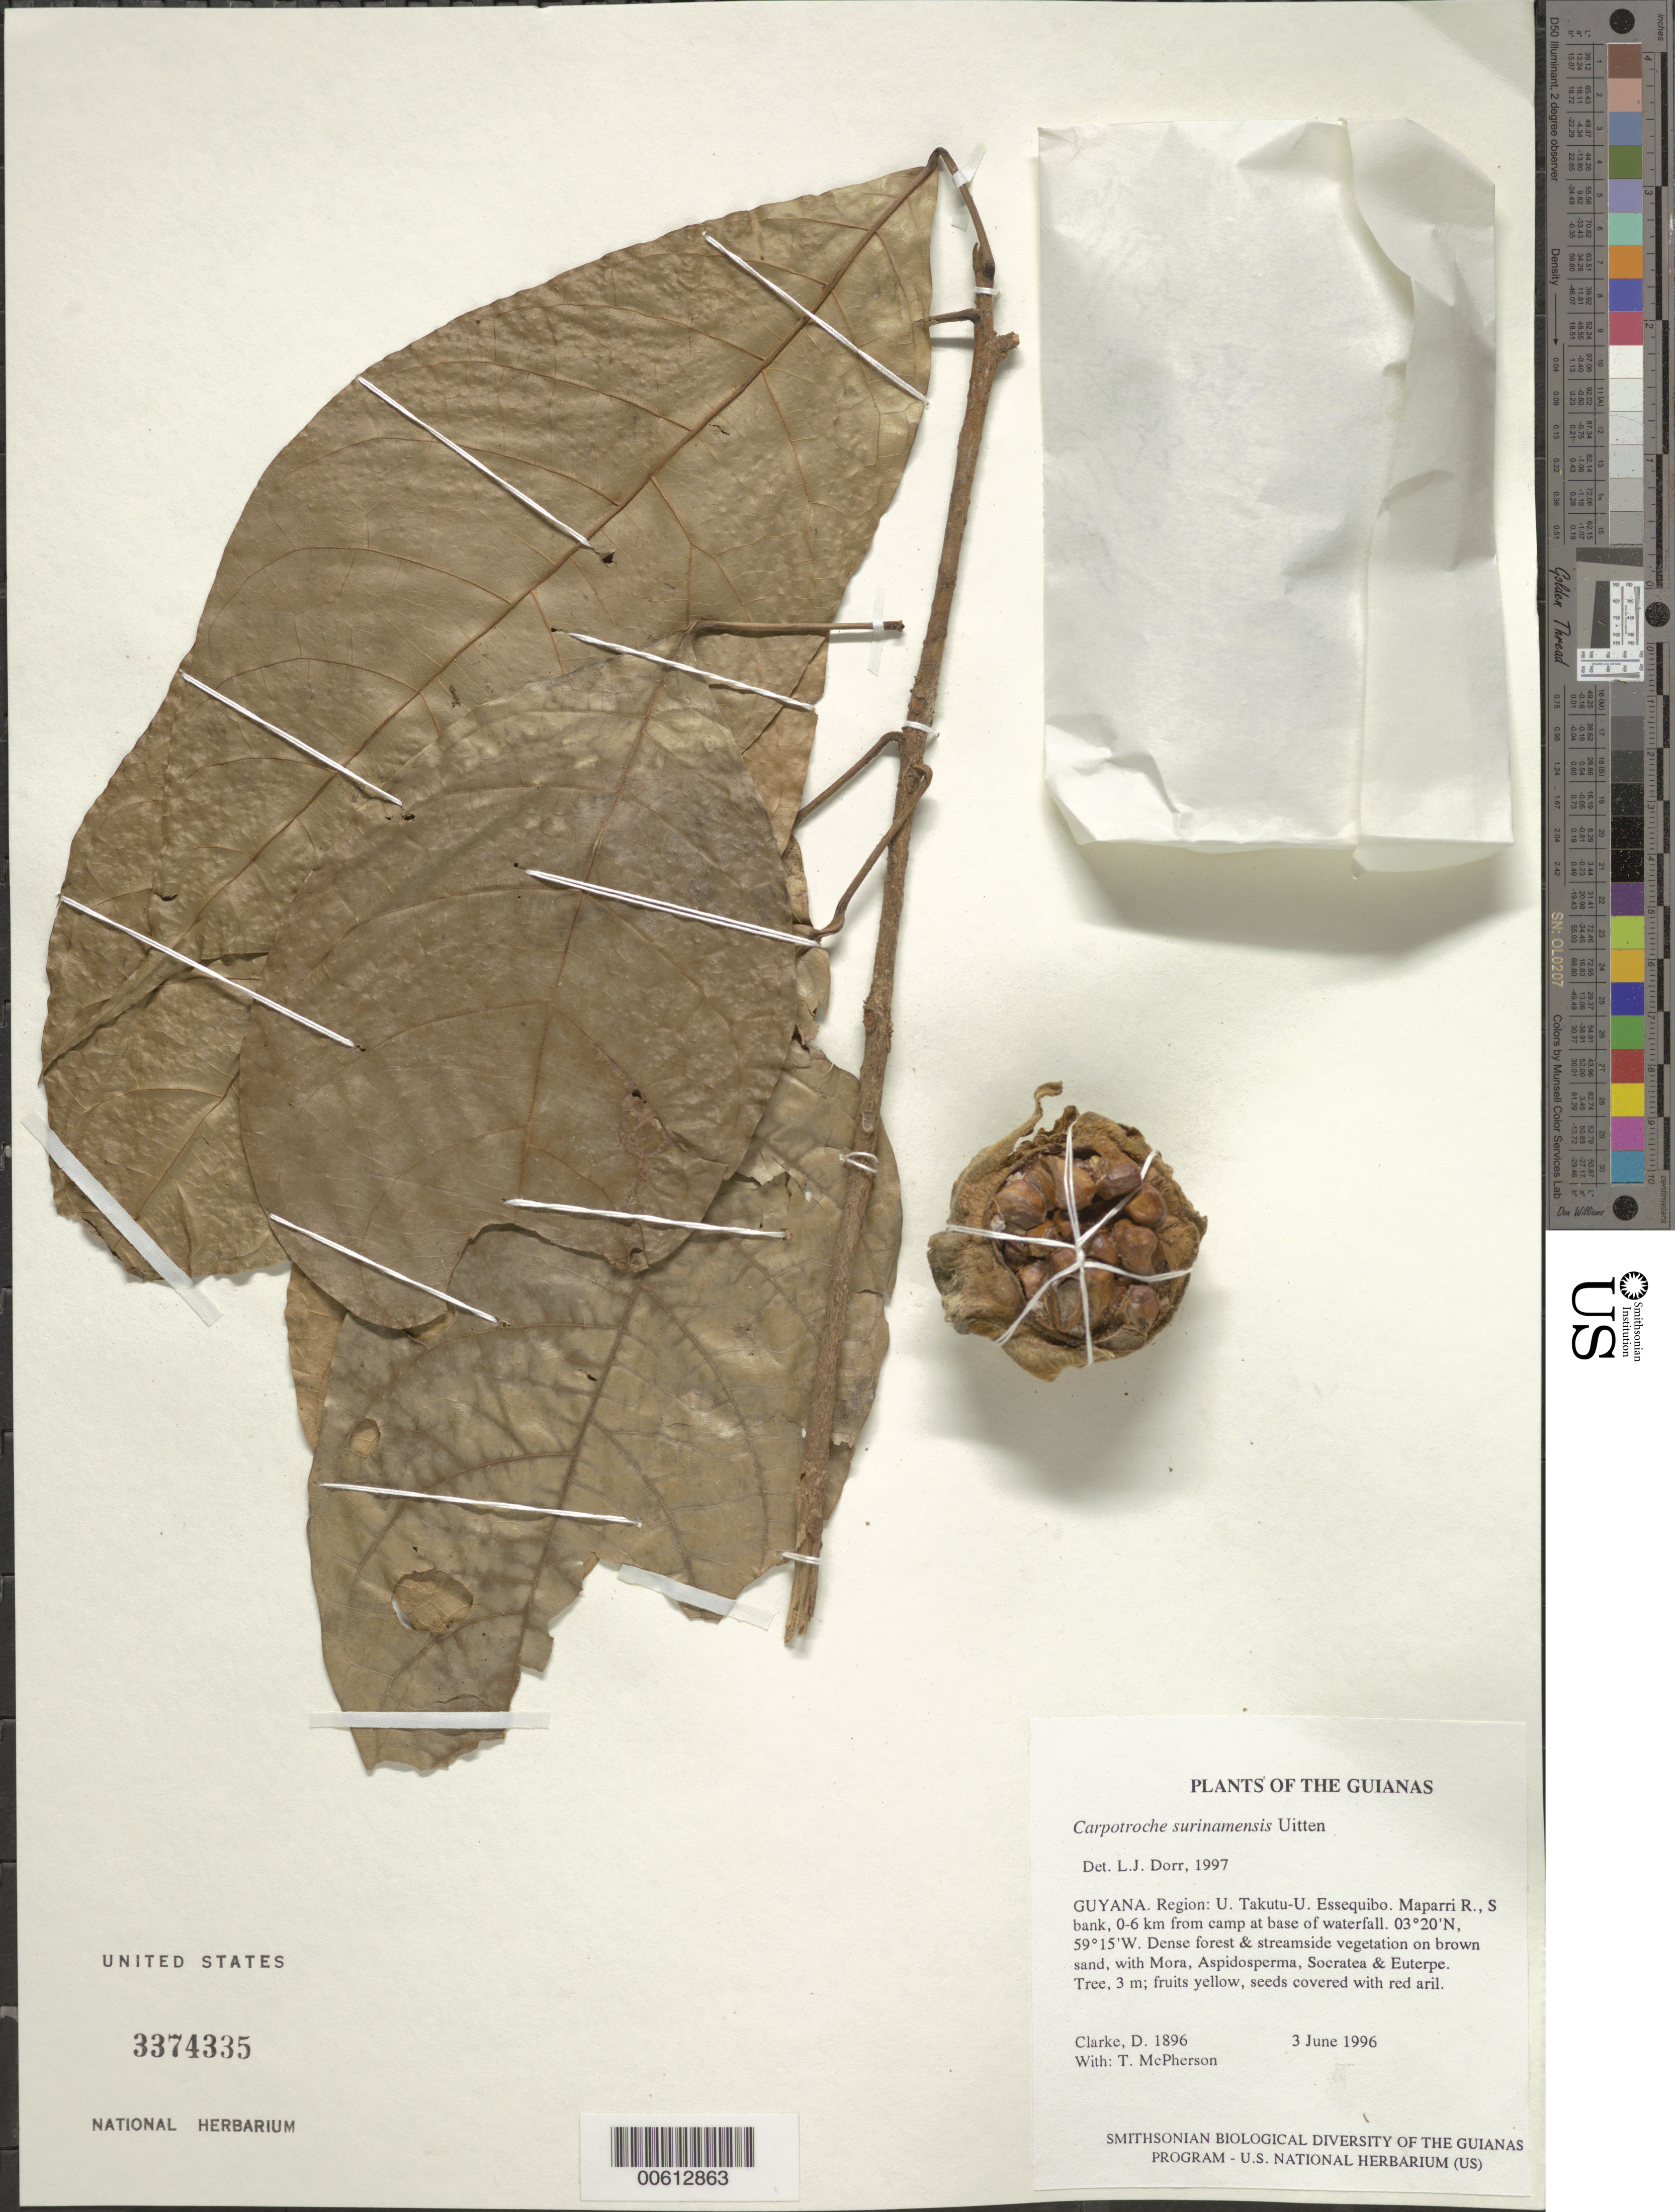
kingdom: Plantae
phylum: Tracheophyta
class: Magnoliopsida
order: Malpighiales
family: Achariaceae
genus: Carpotroche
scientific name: Carpotroche surinamensis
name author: Uittien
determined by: Dorr, L. J., (BOT), Smithsonian Institution - National Museum of Natural History (UNITED STATES)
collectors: H. D. Clarke & T. McPherson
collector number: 1896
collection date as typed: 3 June 1996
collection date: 1996-06-03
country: Guyana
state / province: U. Takutu-U. Essequibo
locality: Maparri R., S bank, 0-6 km from camp at base of waterfall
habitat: Dense forest & streamside vegetation on brown sand, with Mora, Aspidosperma, Socratea & Euterpe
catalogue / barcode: US 3374335